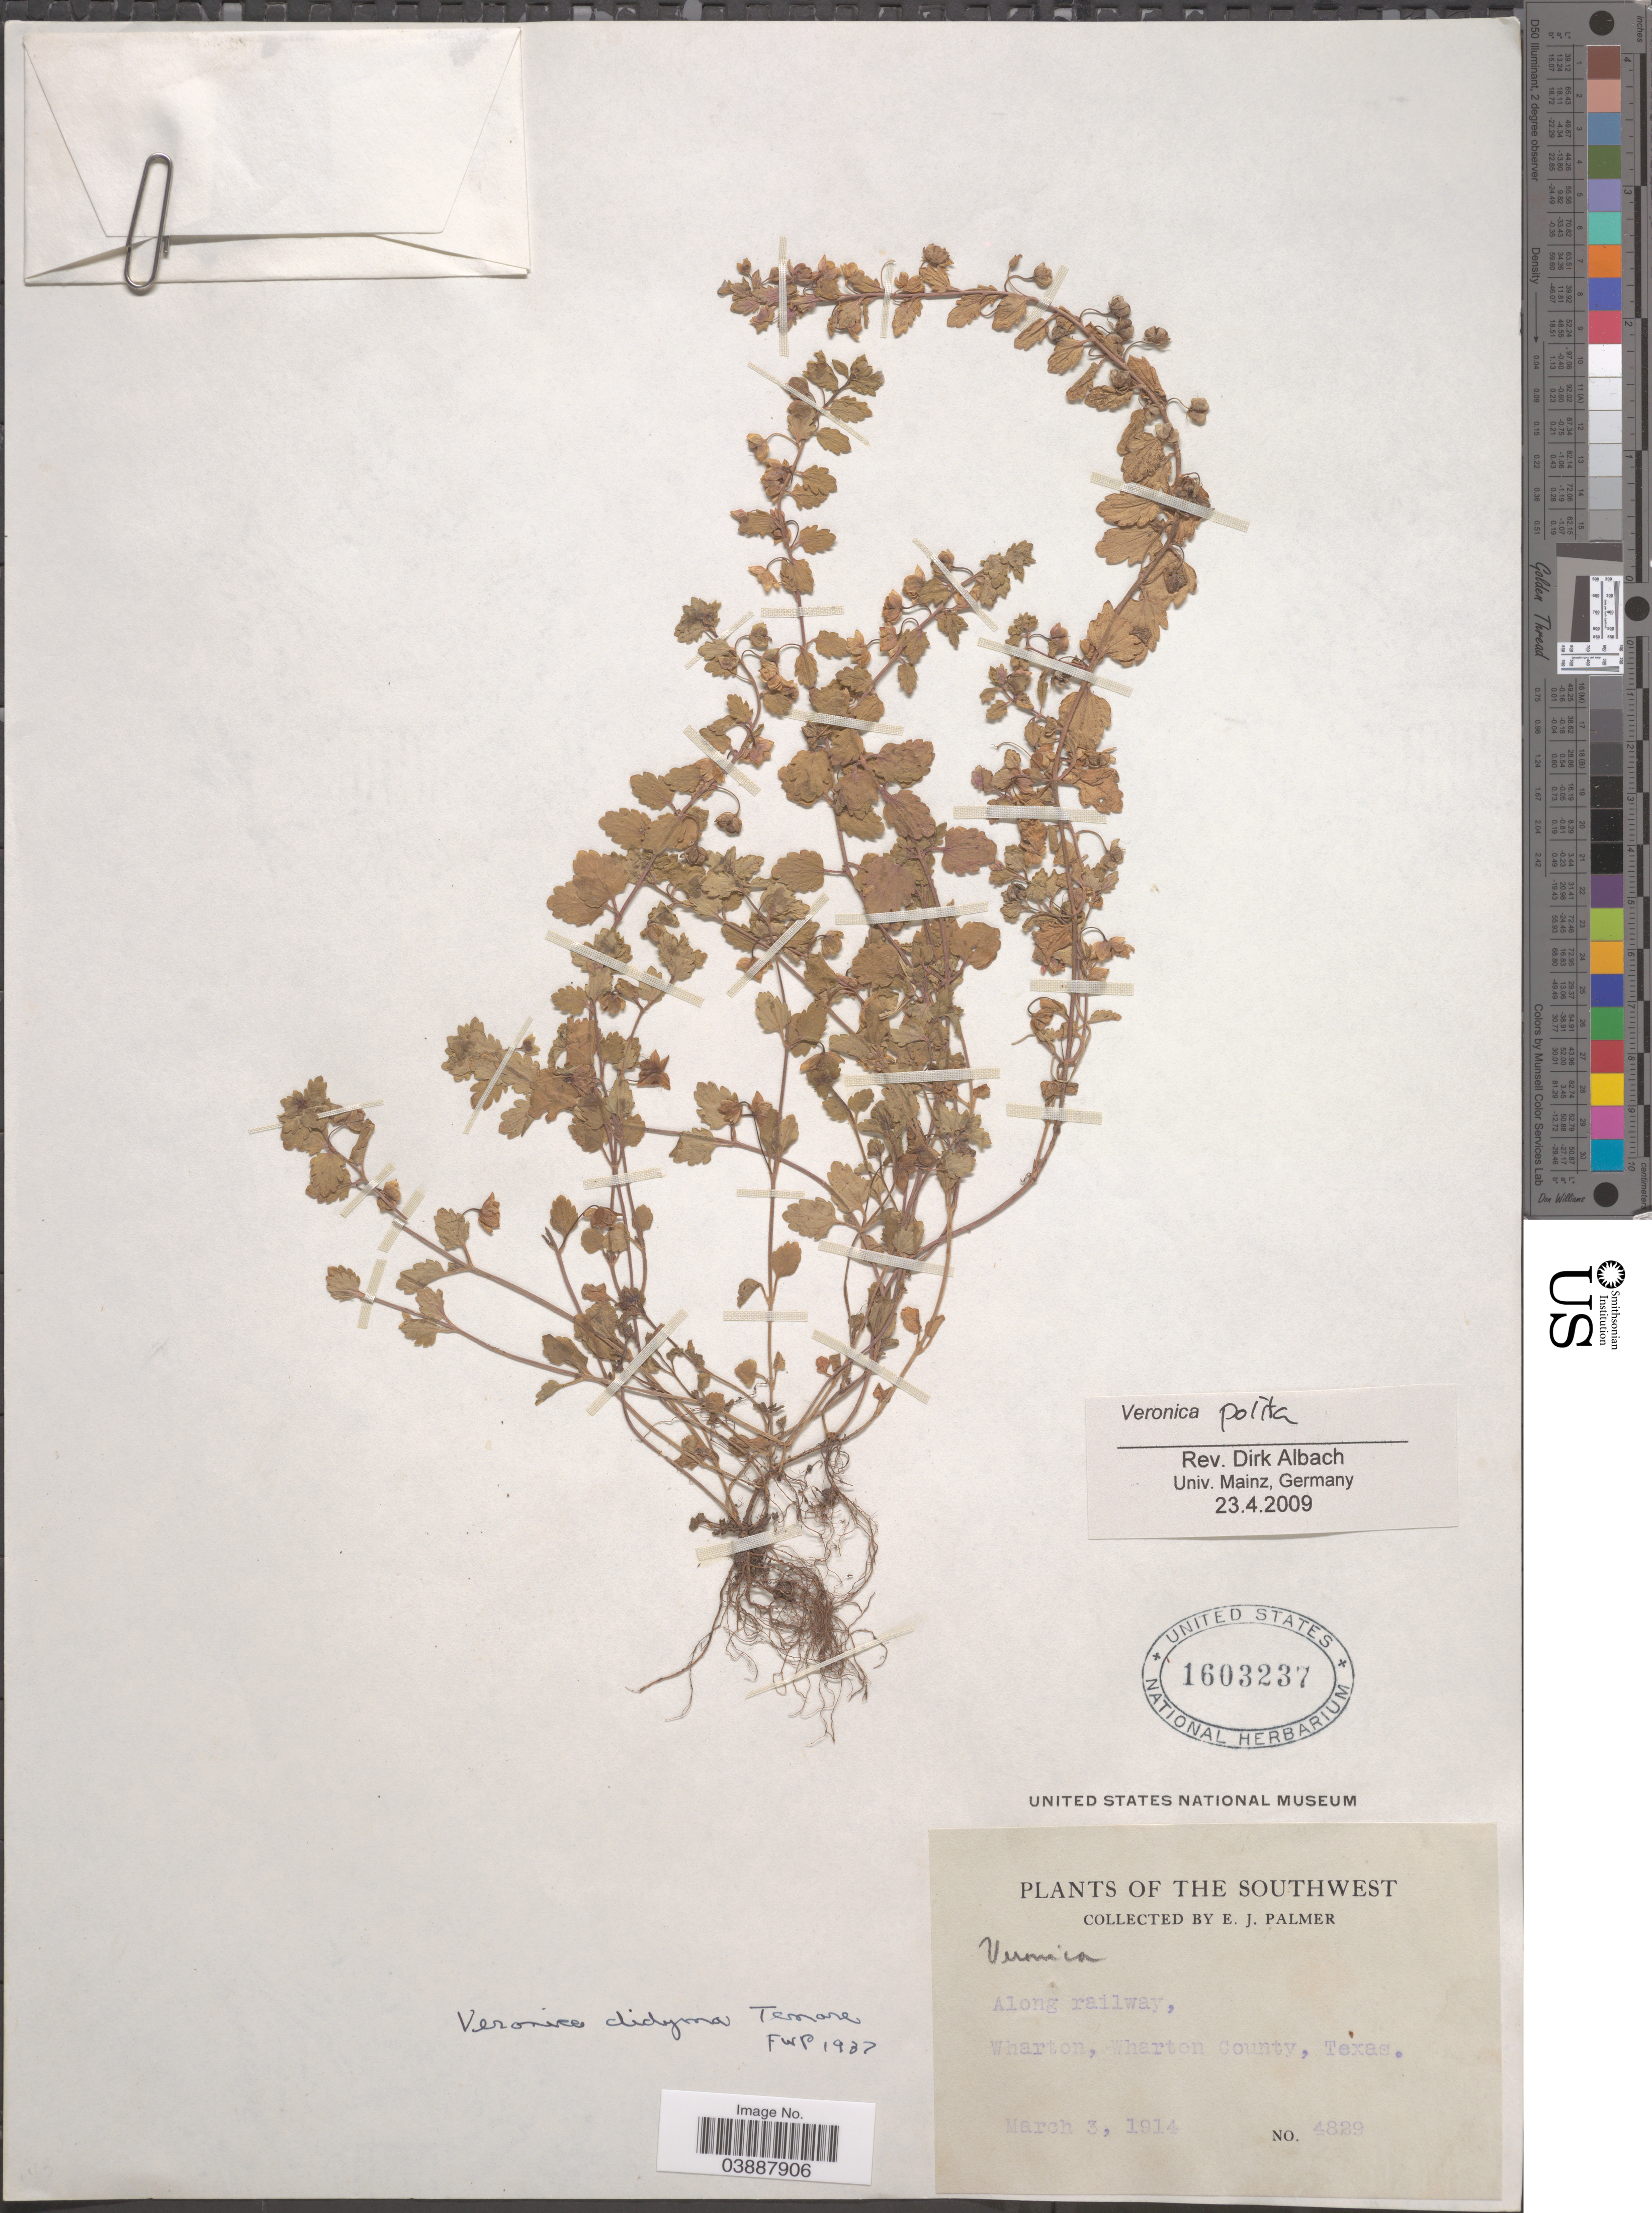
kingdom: Plantae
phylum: Tracheophyta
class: Magnoliopsida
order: Lamiales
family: Plantaginaceae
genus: Veronica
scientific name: Veronica polita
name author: Fr.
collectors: E. J. Palmer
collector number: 4829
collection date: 1914-03-03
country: United States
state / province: Texas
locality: Southwest. Along railway, Wharton, Wharton County.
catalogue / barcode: US 1603237